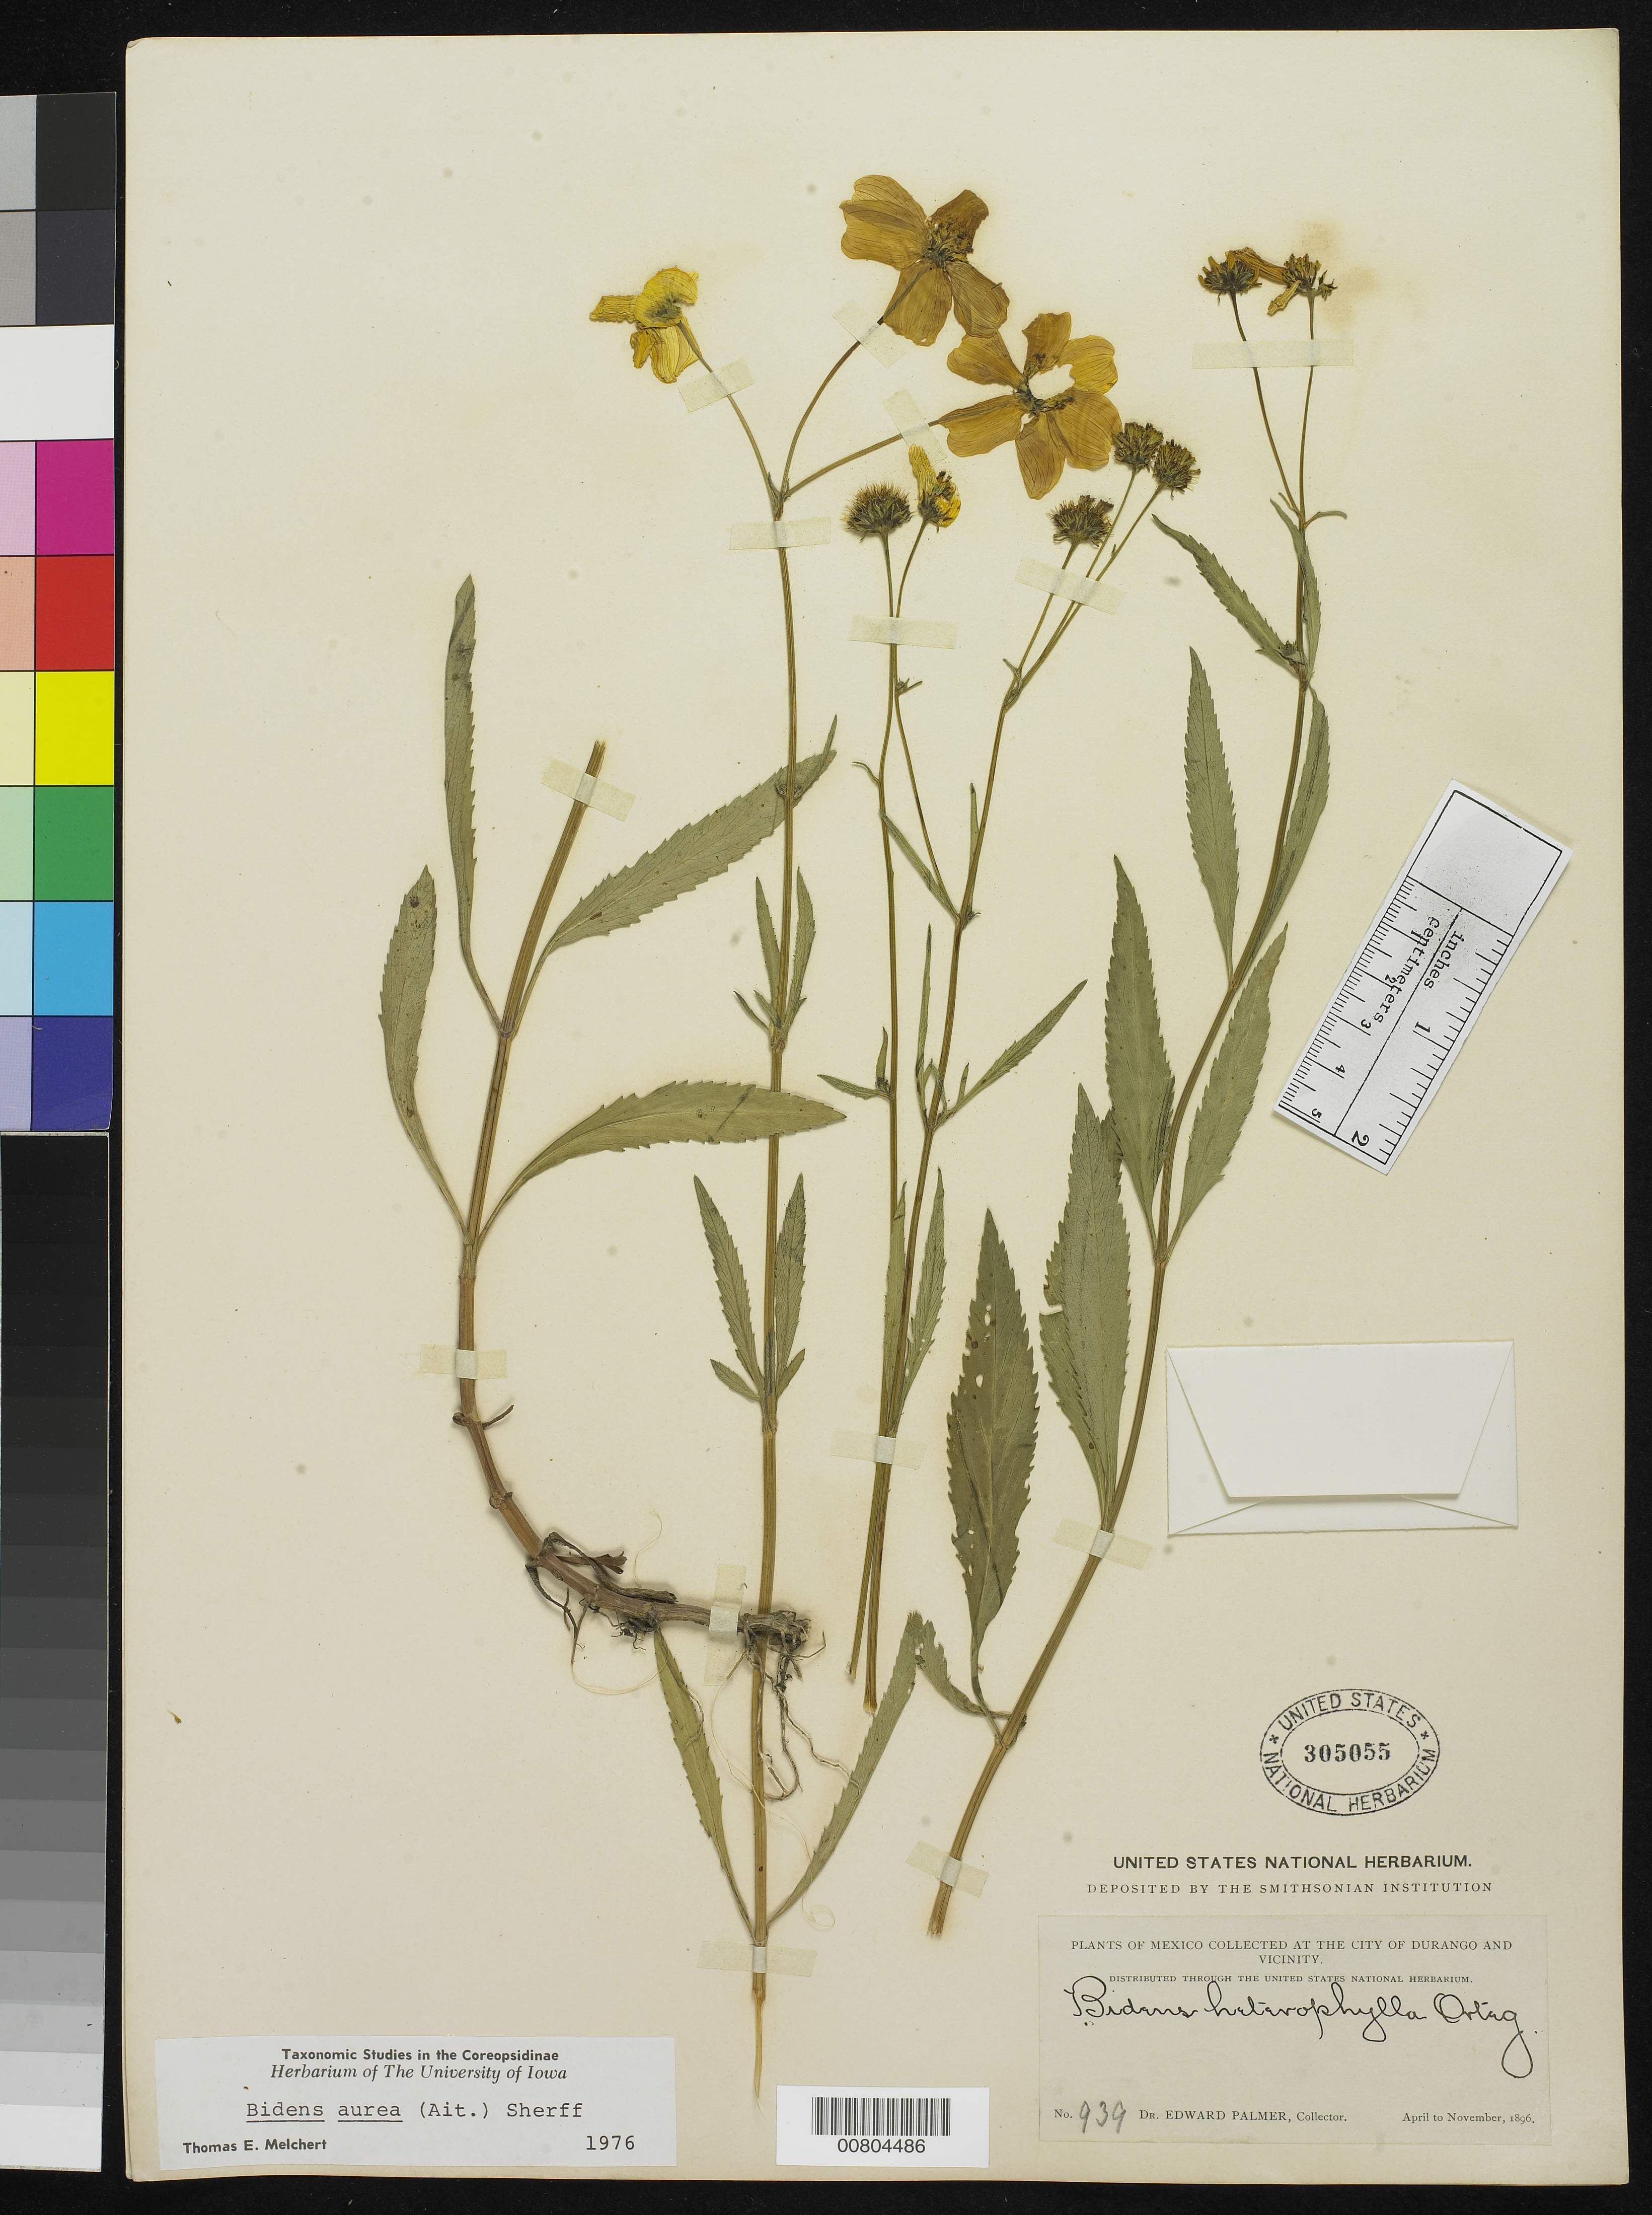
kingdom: Plantae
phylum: Tracheophyta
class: Magnoliopsida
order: Asterales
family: Asteraceae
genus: Bidens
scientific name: Bidens aurea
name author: (Aiton) Sherff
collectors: E. Palmer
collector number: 939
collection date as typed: Apr 1896 to -- Nov 1896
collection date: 1896-04/1896-11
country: Mexico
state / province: Durango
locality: City of Durango and vicinity.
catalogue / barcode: US 305055